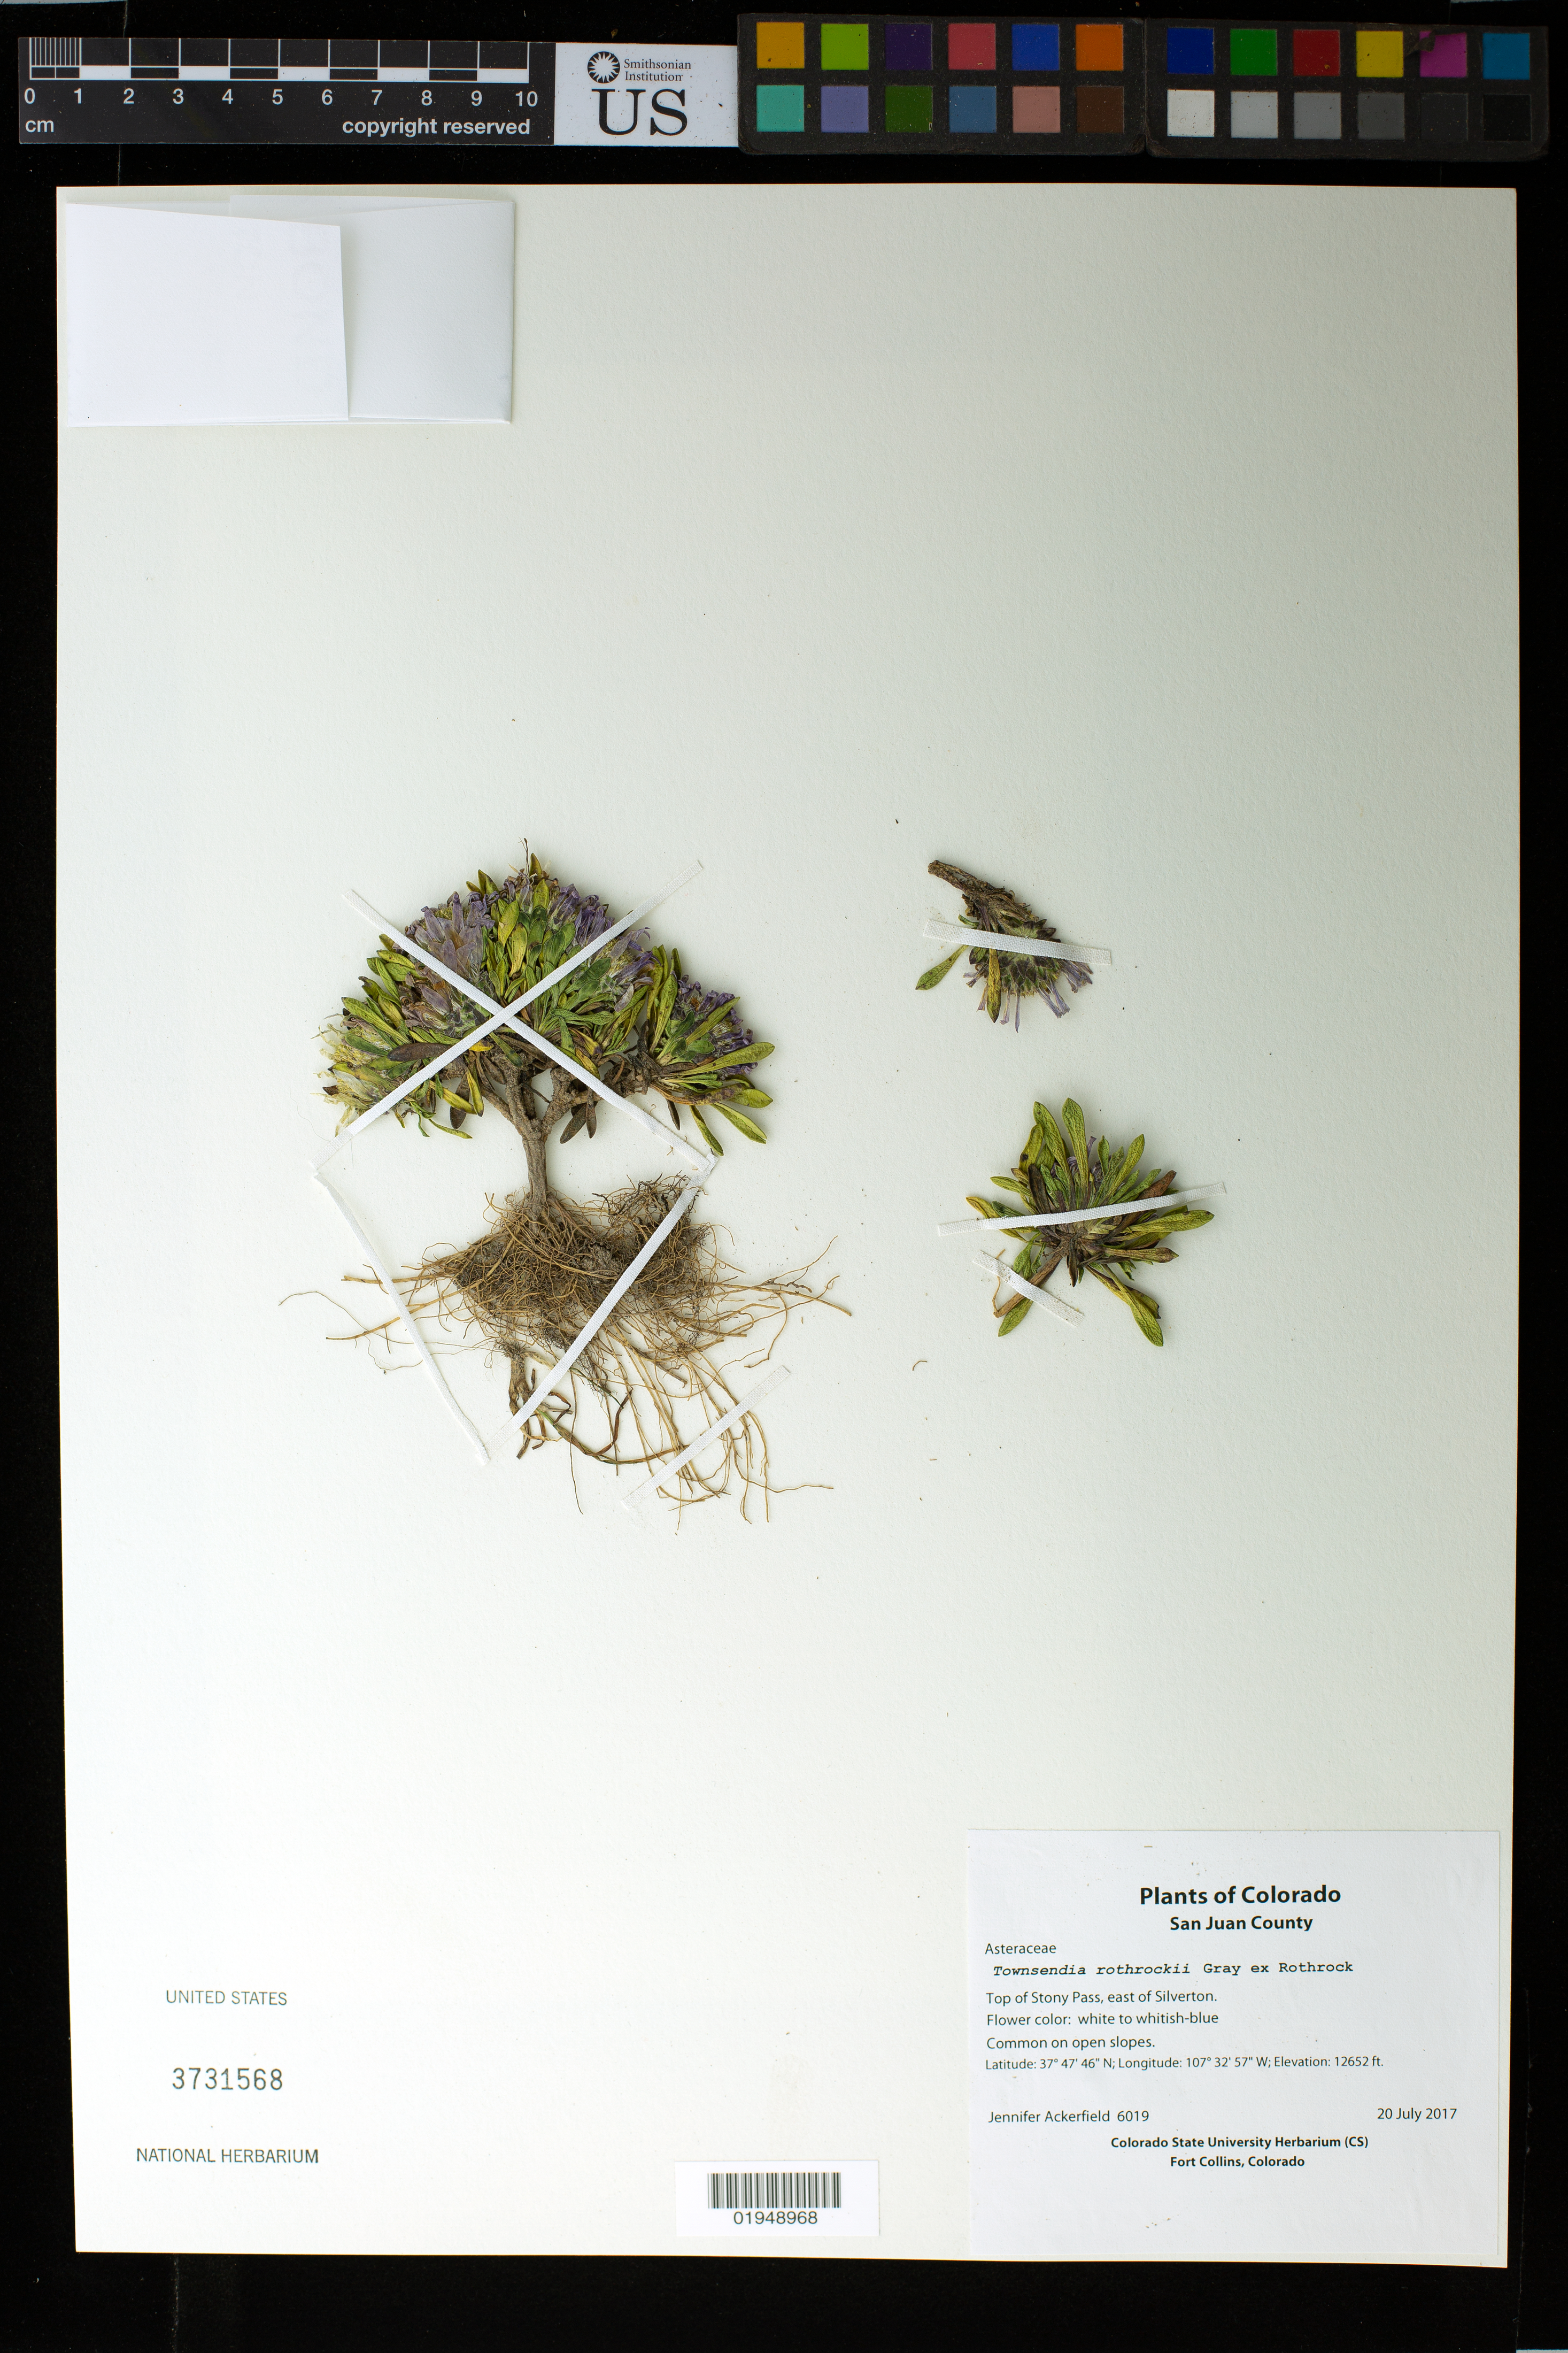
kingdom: Plantae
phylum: Tracheophyta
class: Magnoliopsida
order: Asterales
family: Asteraceae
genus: Townsendia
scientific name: Townsendia rothrockii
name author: A. Gray ex Rothr.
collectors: J. Ackerfield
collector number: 6019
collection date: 2017-07-20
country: United States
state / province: Colorado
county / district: San Juan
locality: East of Silverton, top of Stony Pass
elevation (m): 3856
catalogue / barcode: US 3731568